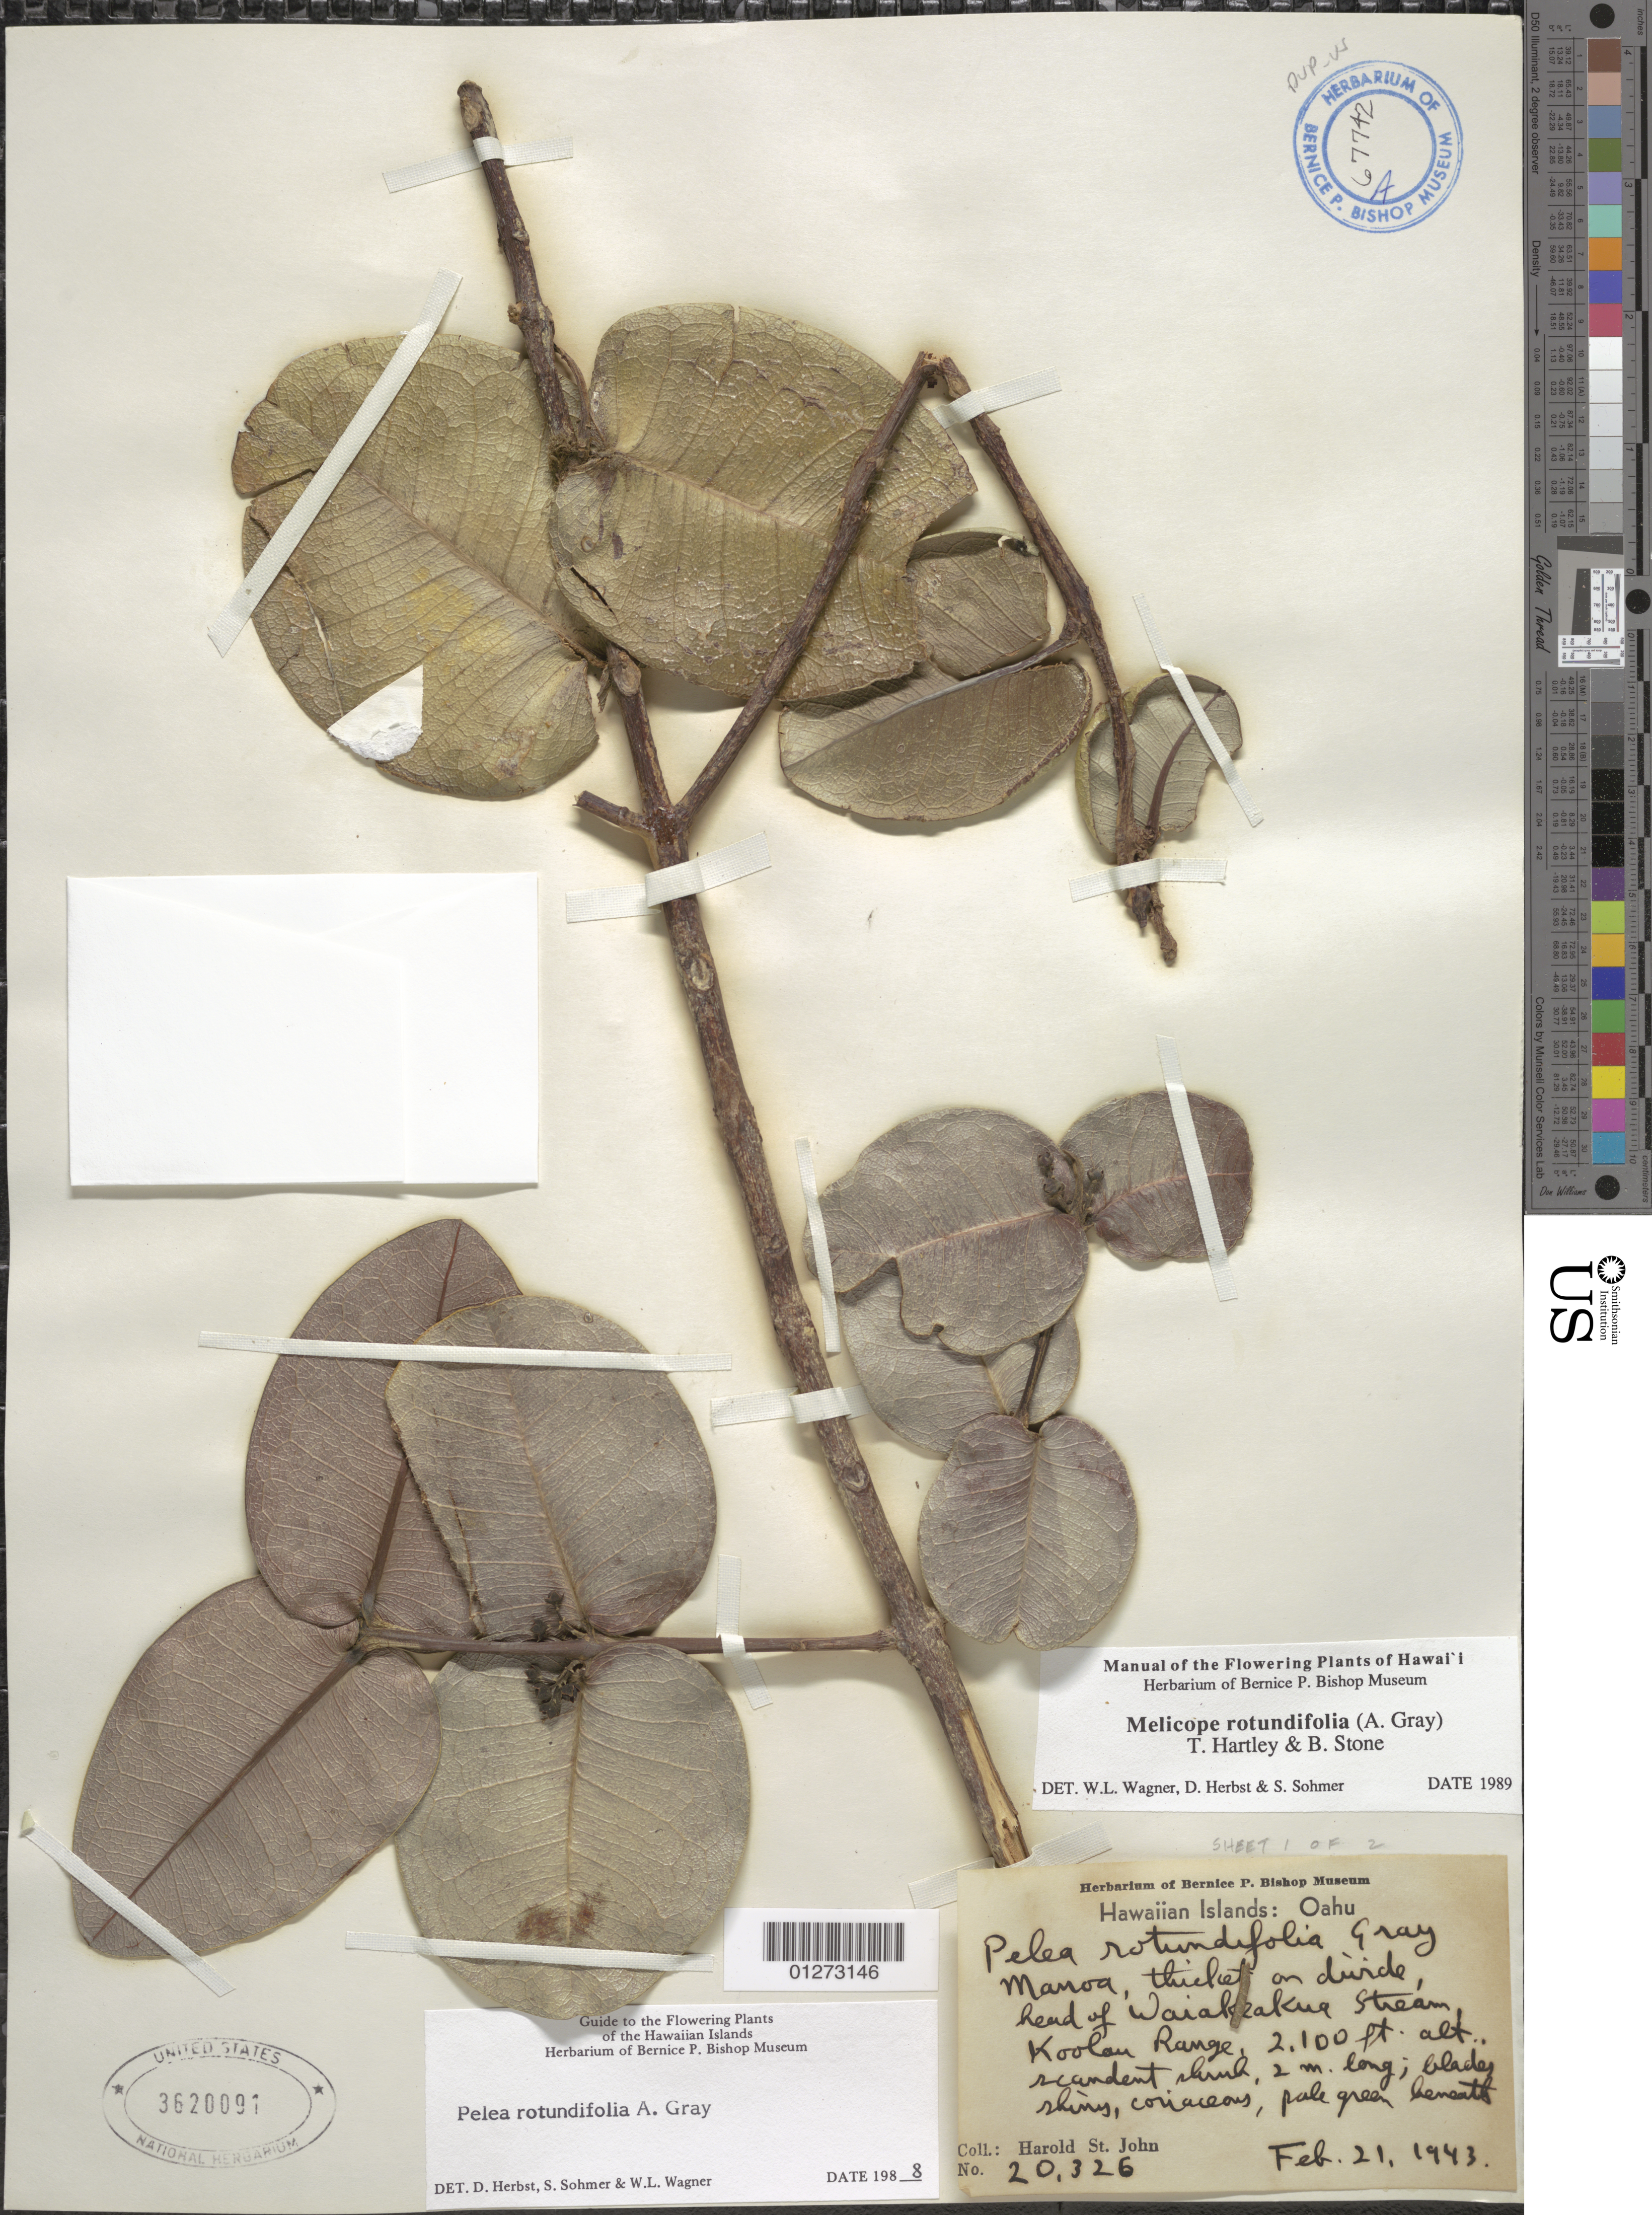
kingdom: Plantae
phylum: Tracheophyta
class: Magnoliopsida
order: Sapindales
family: Rutaceae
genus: Melicope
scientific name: Melicope rotundifolia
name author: (A. Gray) T.G. Hartley & B.C. Stone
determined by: Wagner, W. L.; Herbst, D. R.; Sohmer, S. H.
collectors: H. St. John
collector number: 20326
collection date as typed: Feb. 21, 1943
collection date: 1943-02-21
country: United States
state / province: Hawaii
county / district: Honolulu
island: Oahu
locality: Manoa, thicket on divide, head of Waiakeakua Stream, Koolau Range.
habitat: Thicket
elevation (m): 640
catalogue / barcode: US 3620091